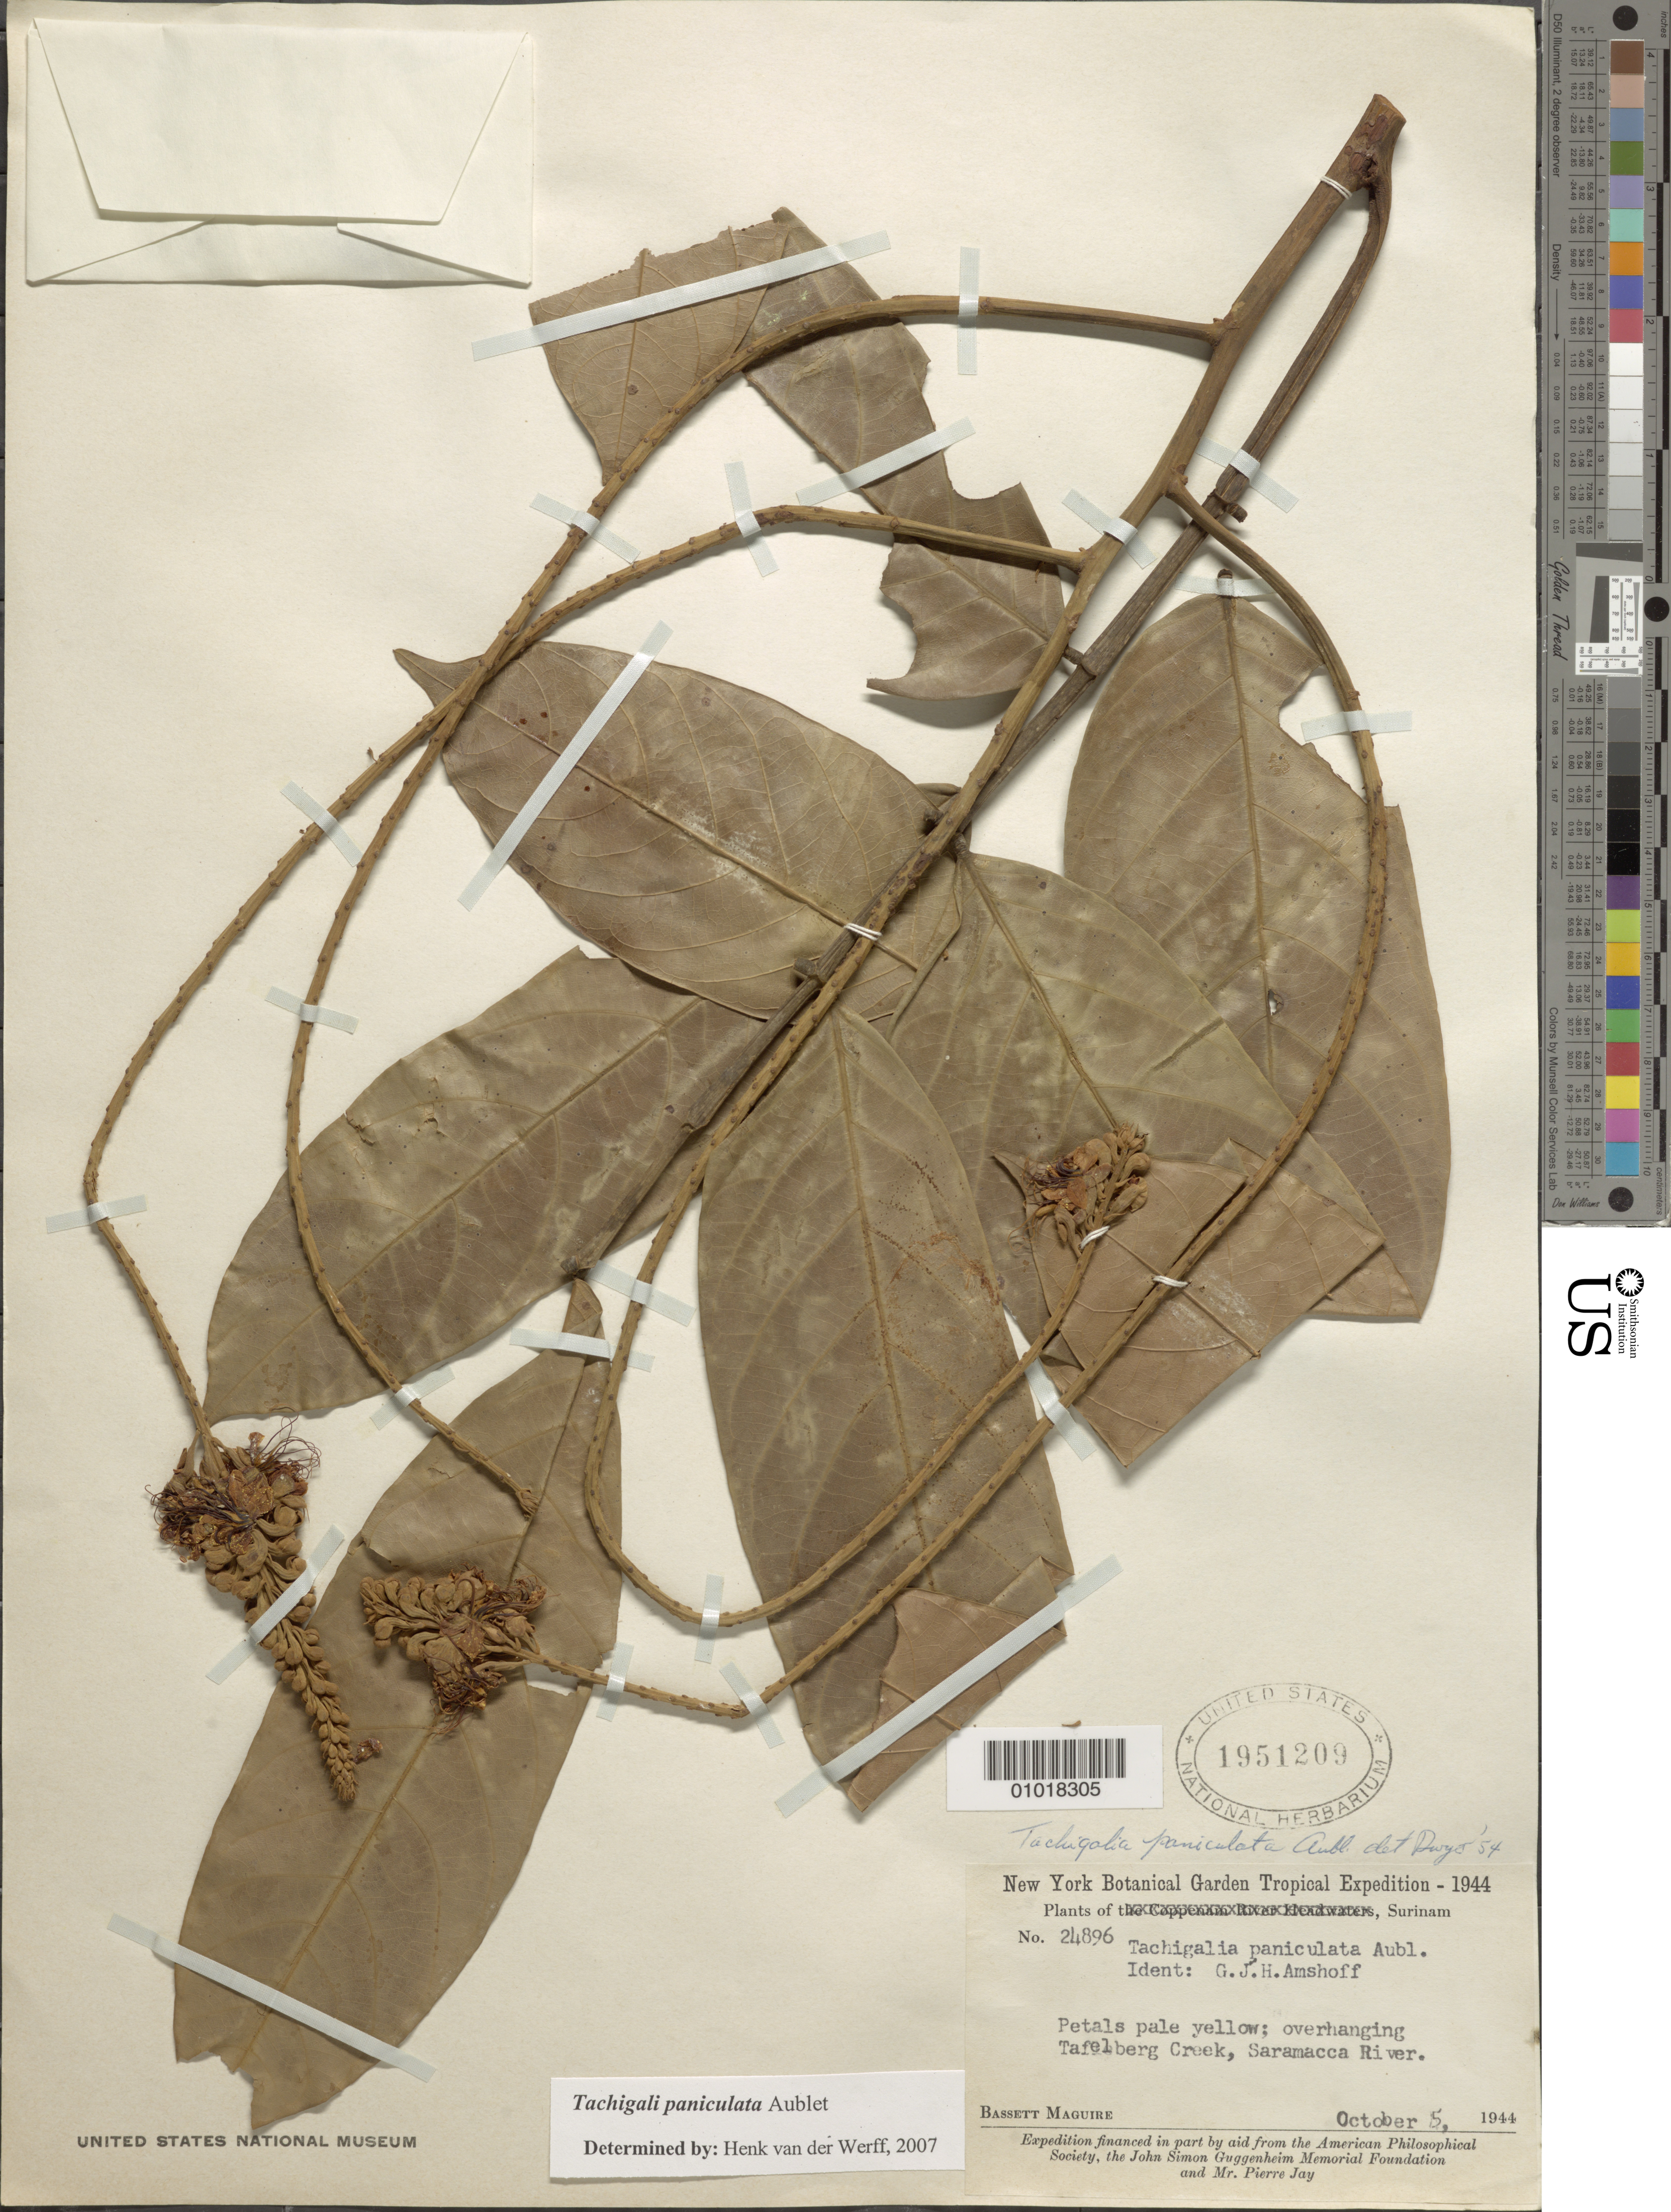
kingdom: Plantae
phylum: Tracheophyta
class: Magnoliopsida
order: Fabales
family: Fabaceae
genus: Tachigali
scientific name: Tachigali paniculata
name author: Aubl.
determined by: van der Werff, H., (MO), Missouri Botanical Garden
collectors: B. Maguire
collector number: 24896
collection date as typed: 5-Oct-44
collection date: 1944-10-05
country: Suriname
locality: Saramacca River, Tafelberg Creek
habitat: Overhanging creek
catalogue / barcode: US 1951209